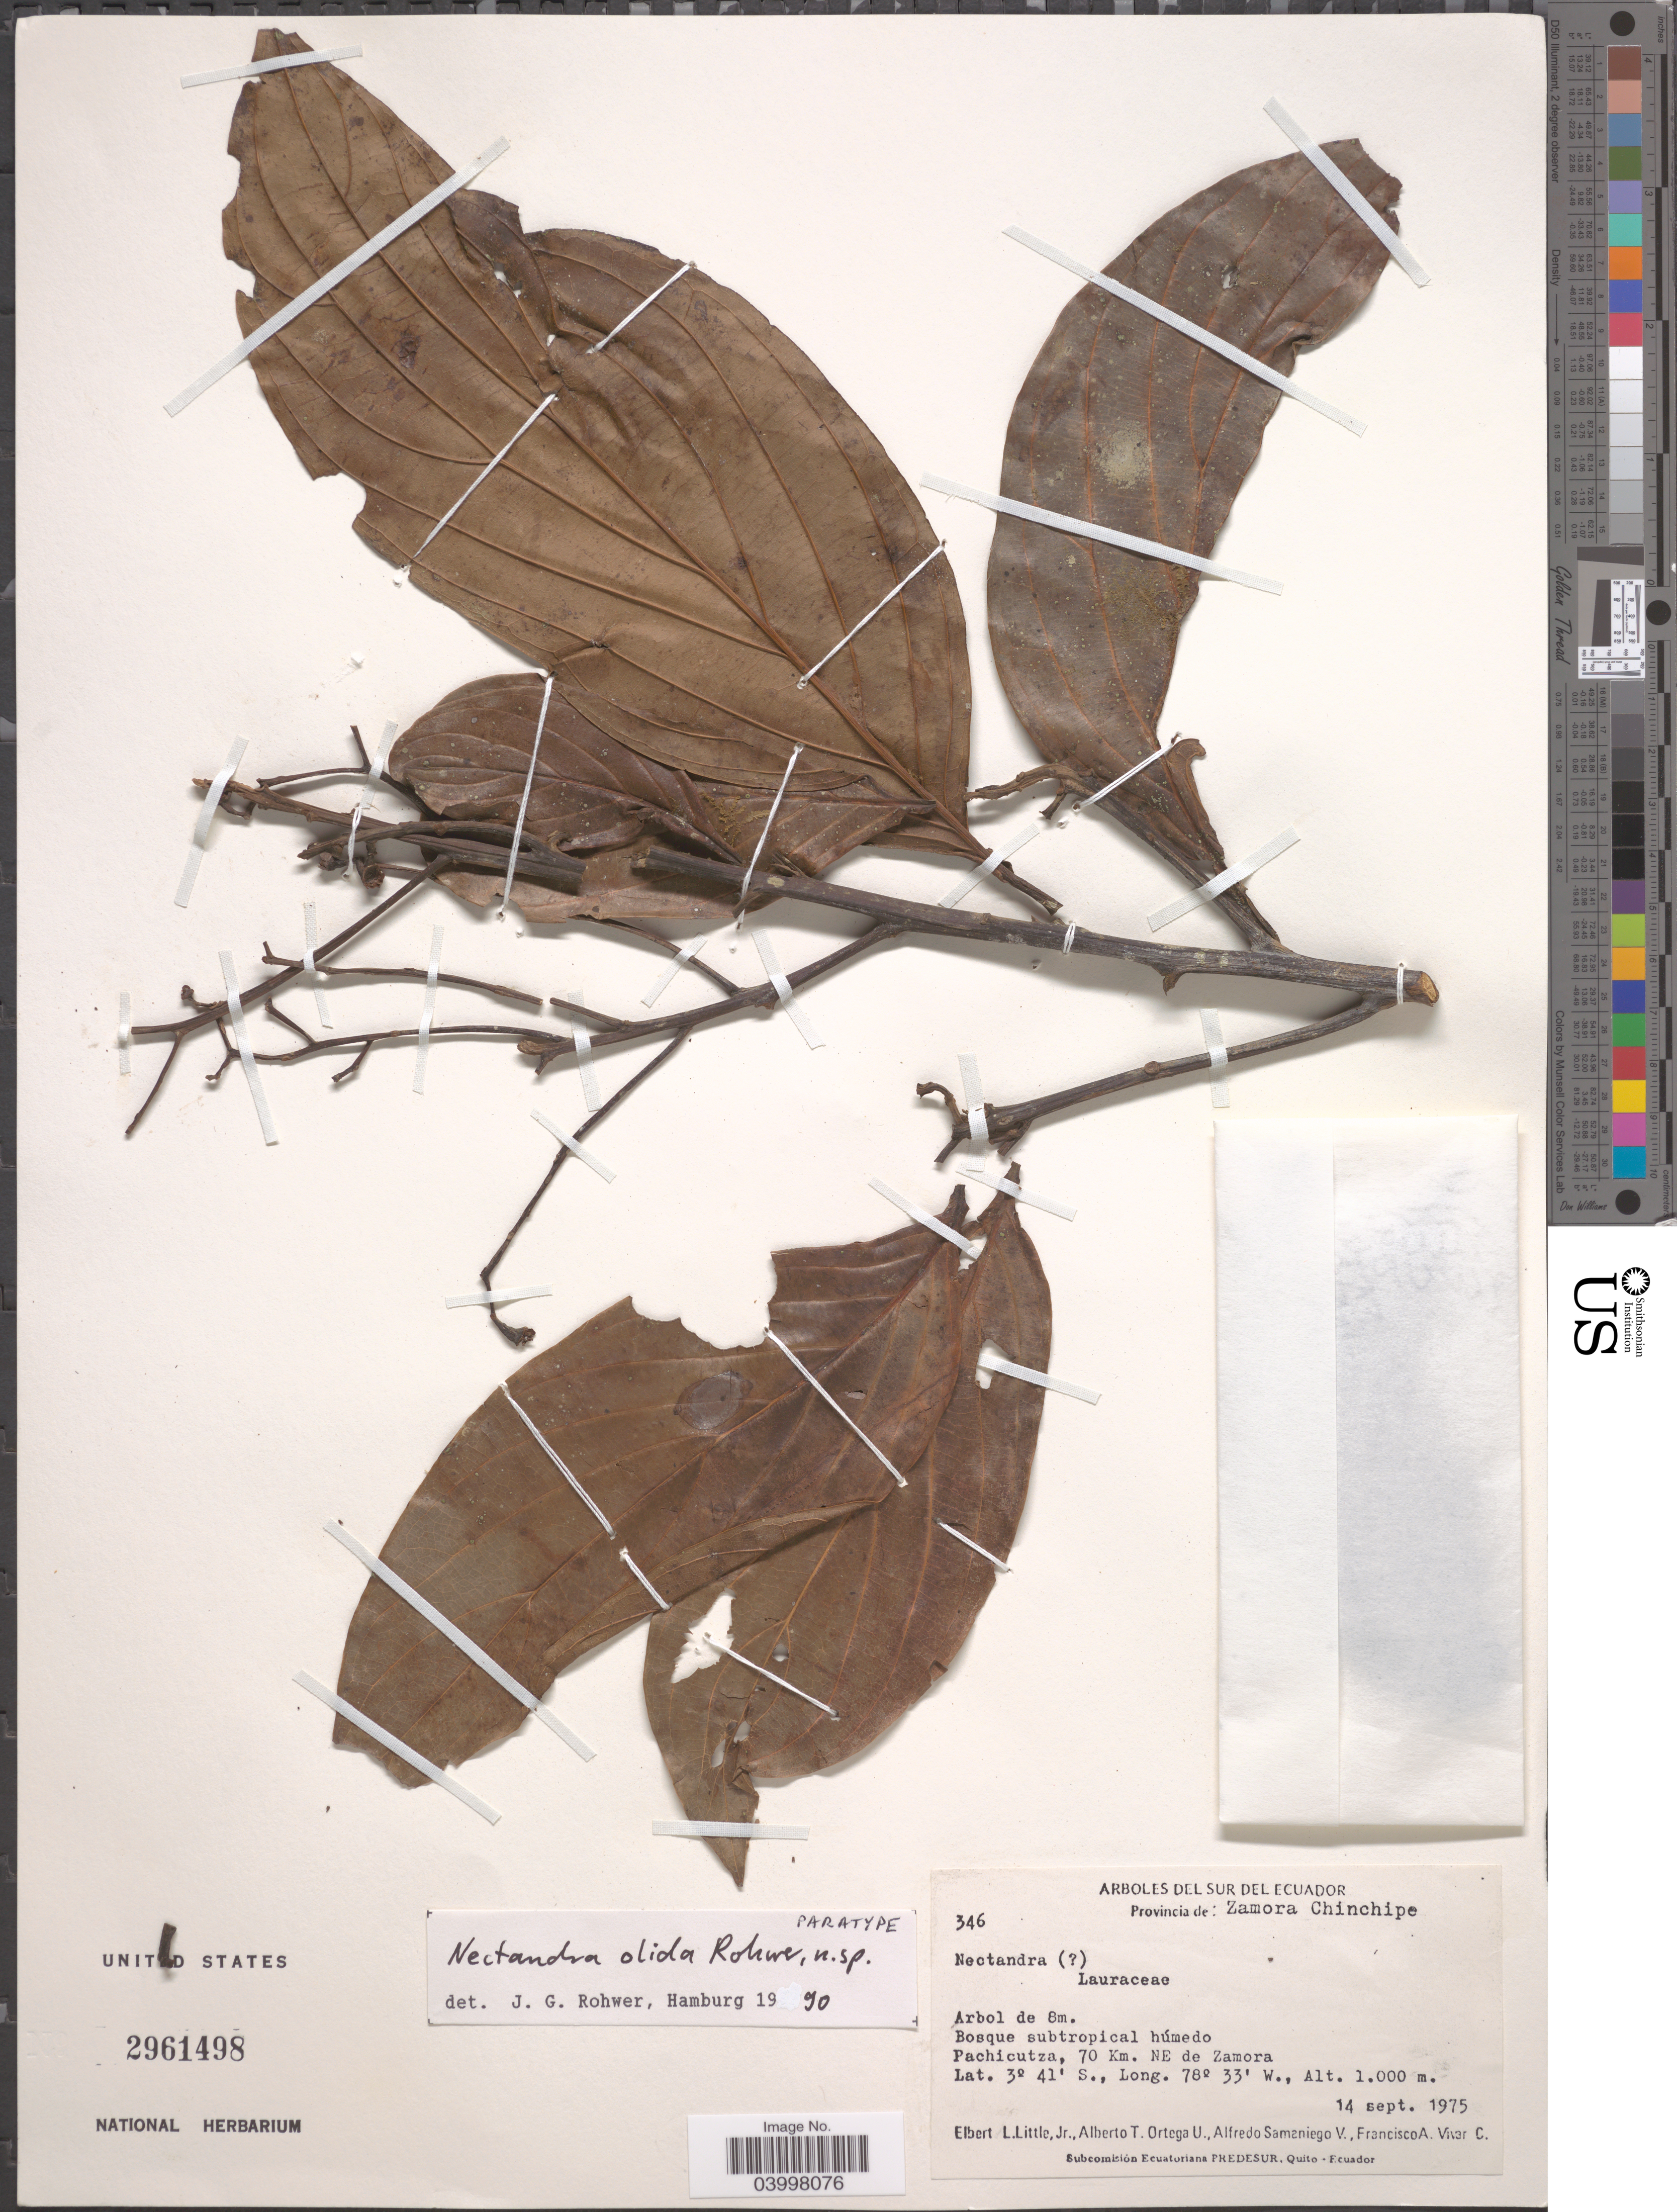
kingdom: Plantae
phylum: Tracheophyta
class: Magnoliopsida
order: Laurales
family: Lauraceae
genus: Nectandra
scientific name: Nectandra olida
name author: Rohwer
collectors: E. L. Little, A. T. Ortega U., A. Samaniego V. & F. A. Vivar C.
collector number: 346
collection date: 1975-09-14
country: Ecuador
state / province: Zamora-Chinchipe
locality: Sur del Ecuador. Pachicutza, 70 Km. NE de Zamora.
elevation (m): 1000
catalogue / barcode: US 2961498